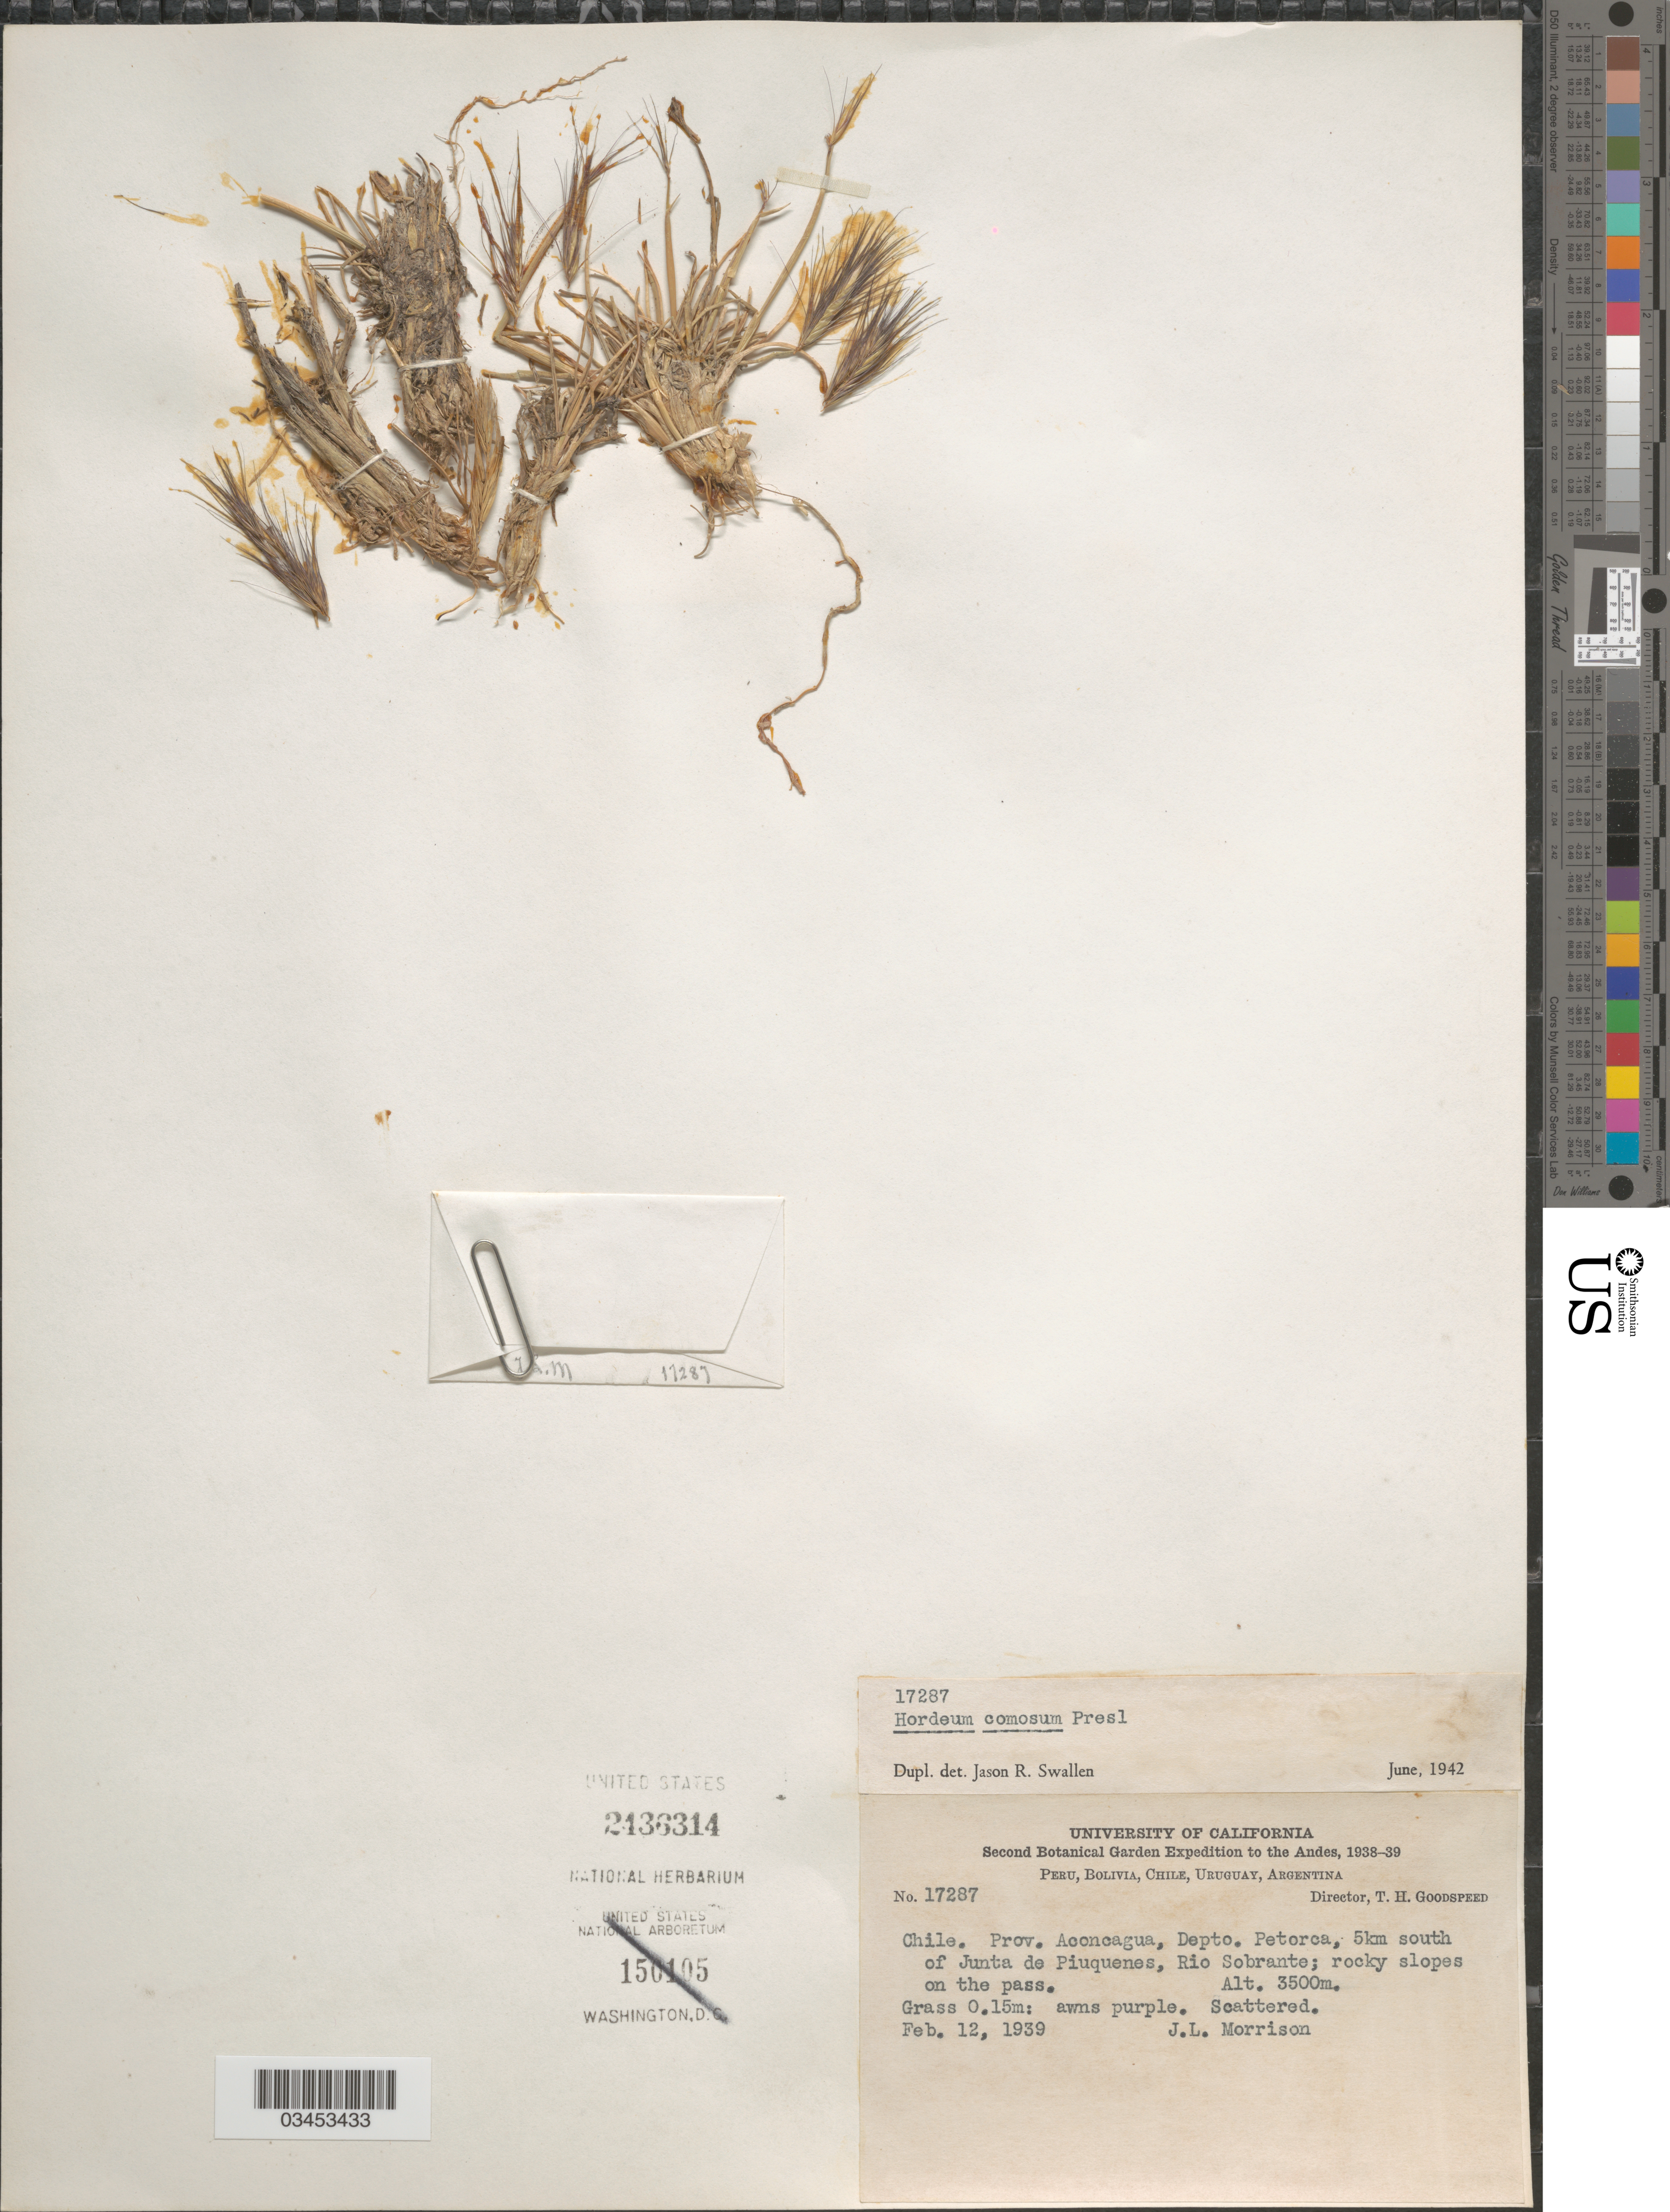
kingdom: Plantae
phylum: Tracheophyta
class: Liliopsida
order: Poales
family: Poaceae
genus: Hordeum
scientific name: Hordeum comosum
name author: J. Presl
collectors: J. Morrison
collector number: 17287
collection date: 1939-02-12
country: Chile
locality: Prov. Aconcagua, Depto. Petorca, 5km south of Junta de Piuquenes, Rio Sobrante.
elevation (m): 3500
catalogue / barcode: US 2436314